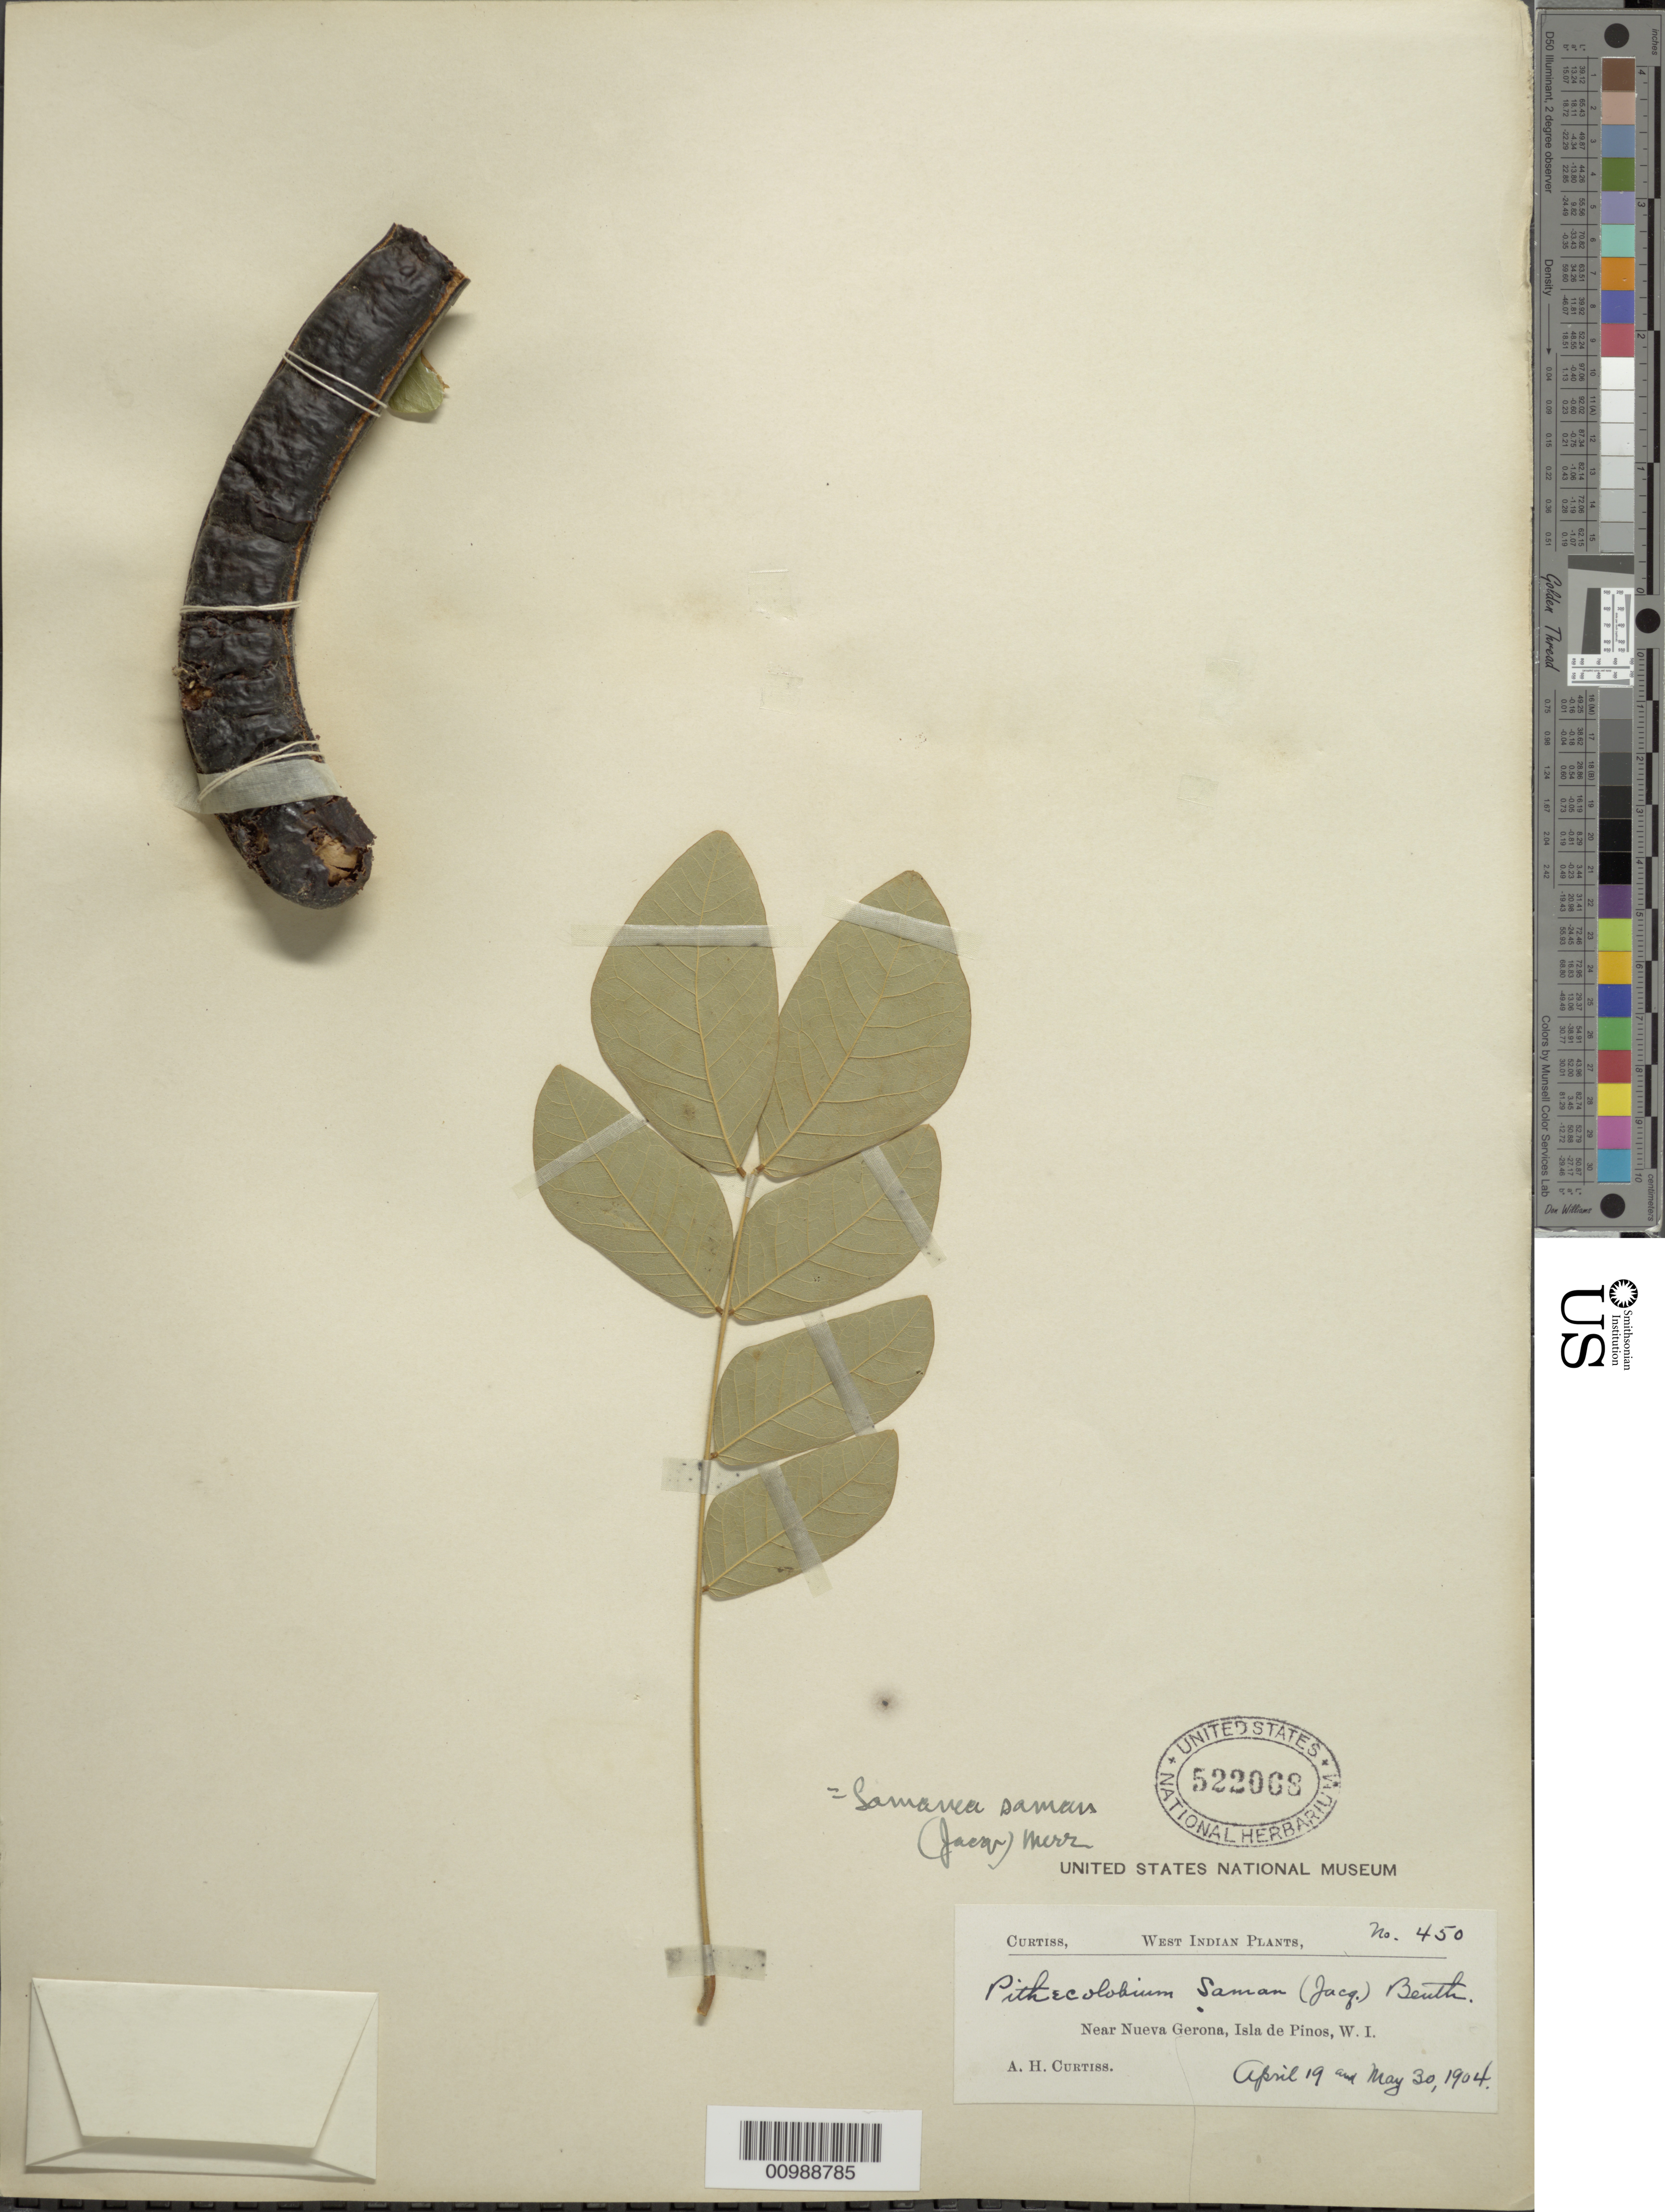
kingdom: Plantae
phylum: Tracheophyta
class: Magnoliopsida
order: Fabales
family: Fabaceae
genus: Samanea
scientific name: Samanea saman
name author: (Jacq.) Merr.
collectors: A. H. Curtiss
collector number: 450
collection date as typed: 19 Apr 1904 and 30 May 1904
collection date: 1904-04-19,1904-05-30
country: Cuba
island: Isla de la Juventud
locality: Isle of Pines, Near Nueva Gerona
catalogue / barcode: US 522068